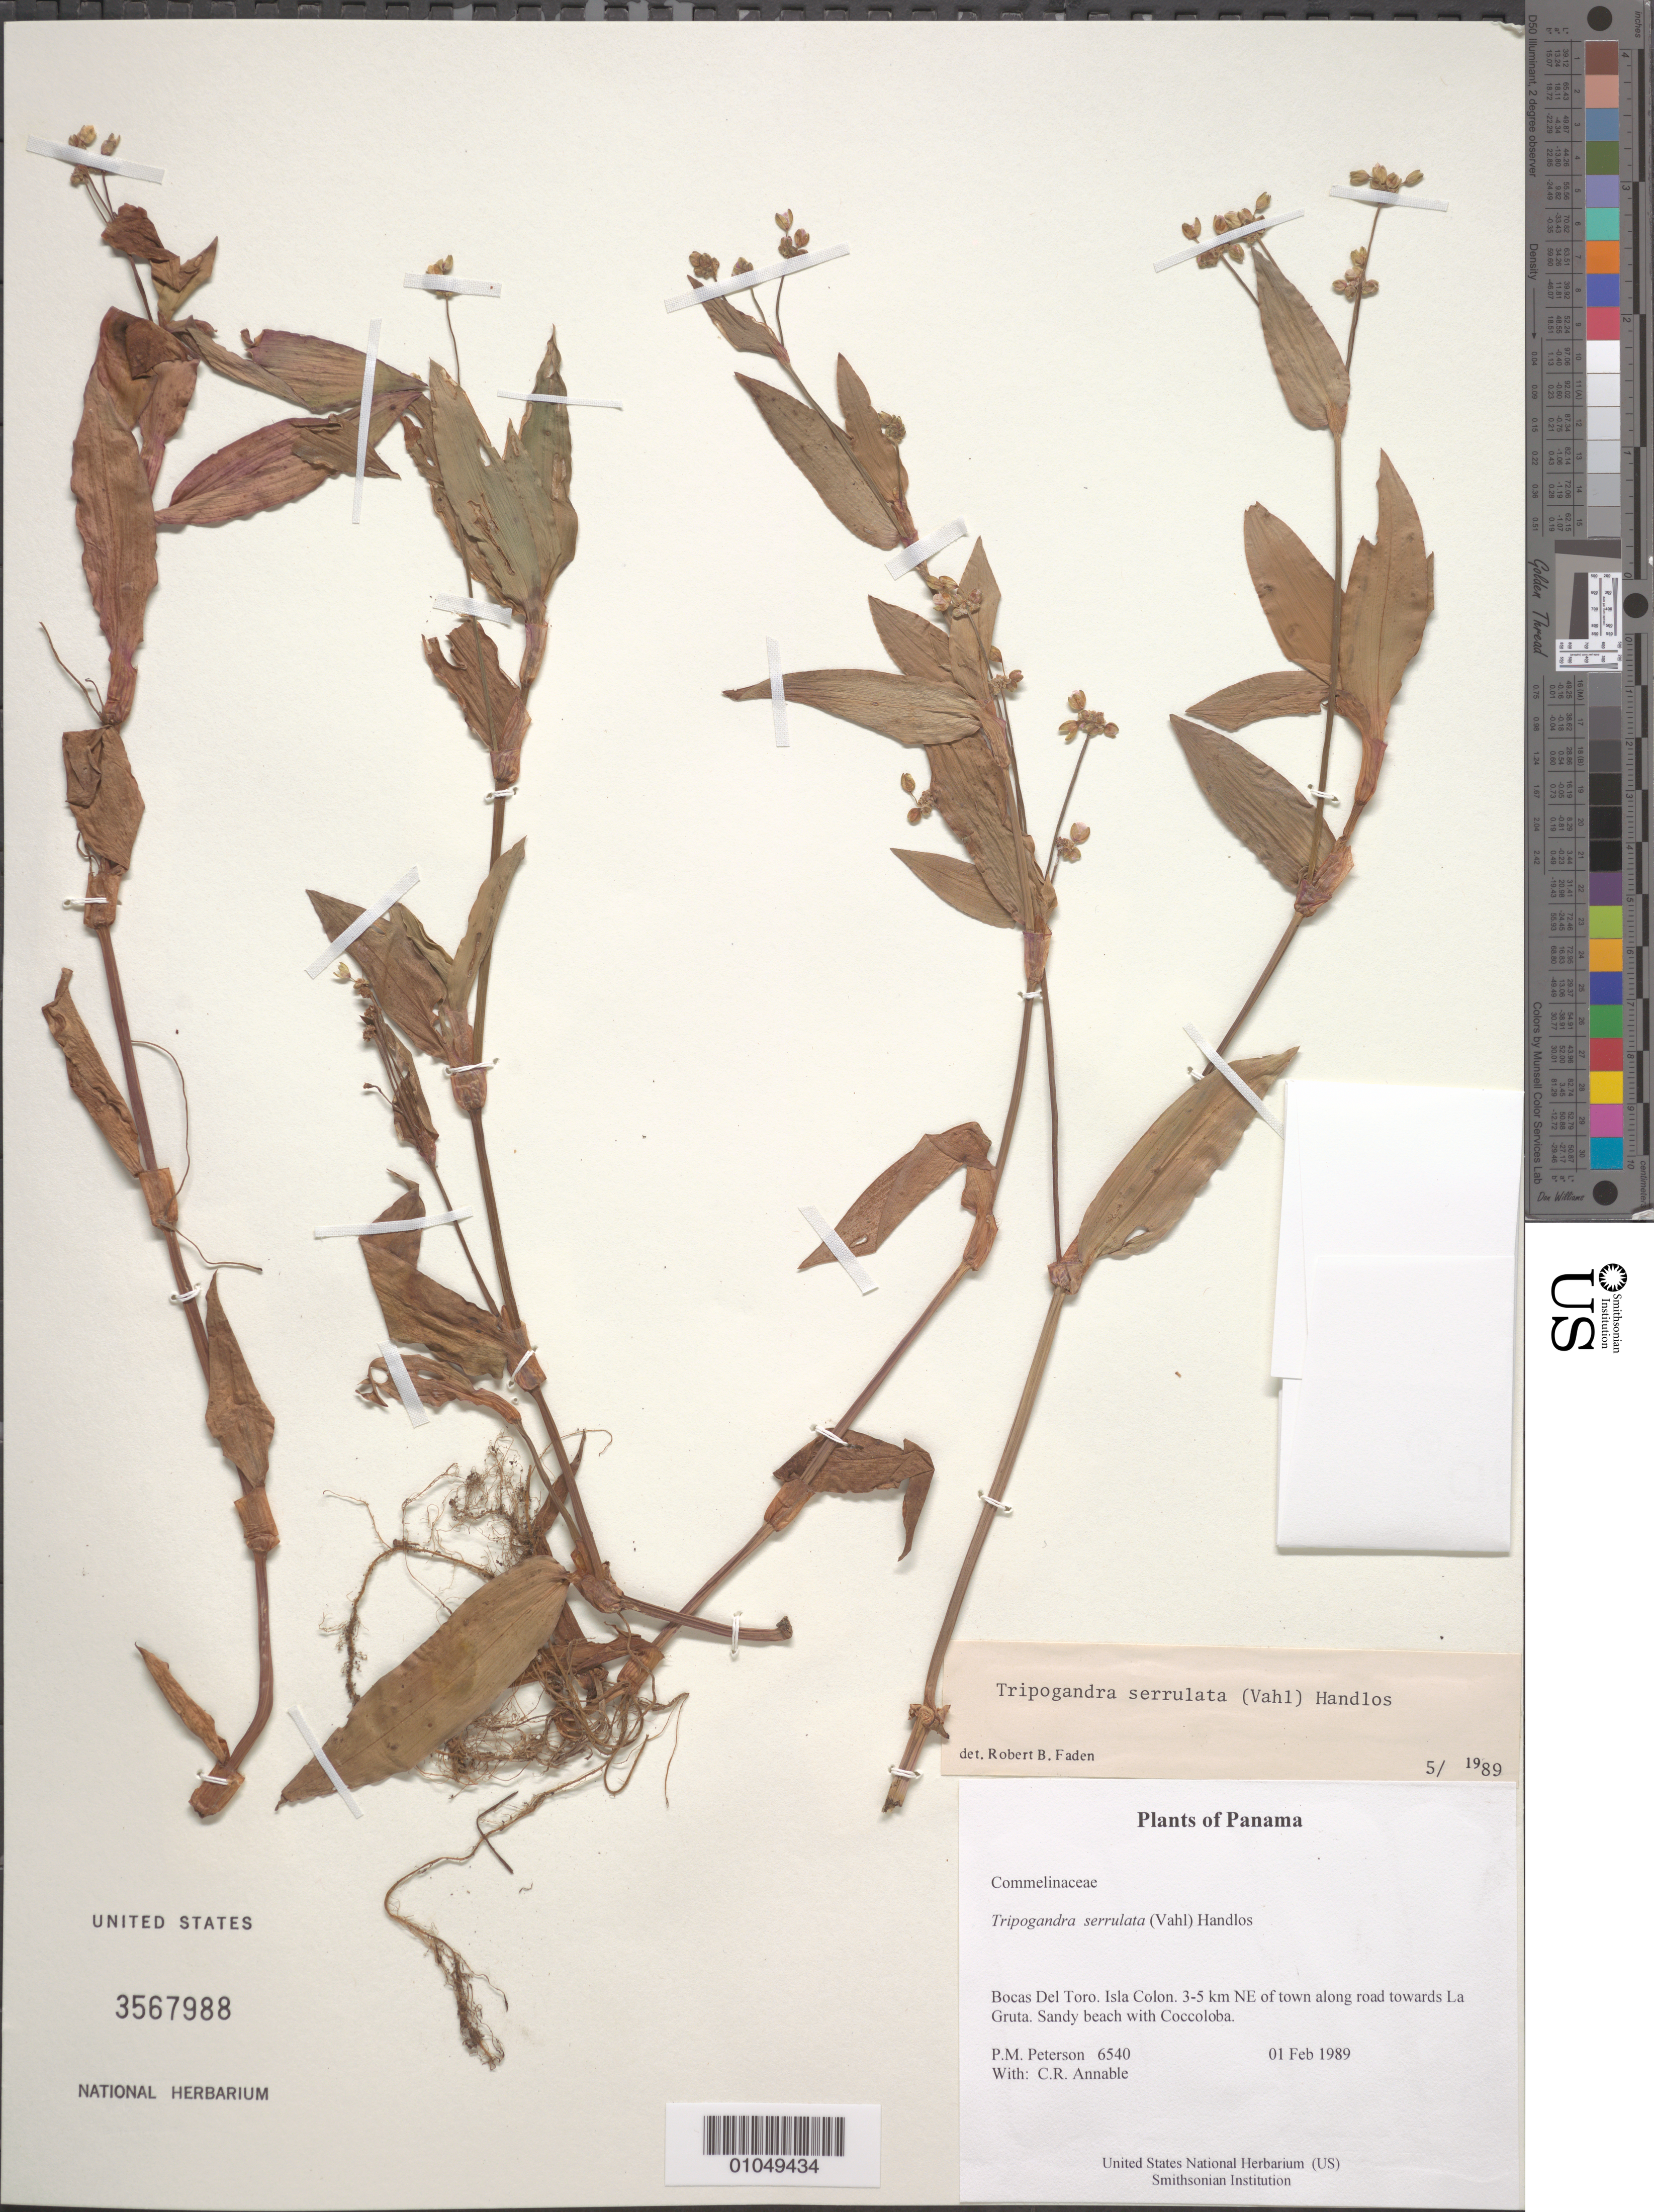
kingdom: Plantae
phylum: Tracheophyta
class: Liliopsida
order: Commelinales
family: Commelinaceae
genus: Tripogandra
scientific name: Tripogandra serrulata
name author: (Vahl) Handlos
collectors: P. M. Peterson & C. R. Annable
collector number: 06540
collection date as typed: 01 Feb 1989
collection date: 1989-02-01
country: Panama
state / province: Bocas del Toro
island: Colón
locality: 3-5 km NE of town along road towards La Gruta.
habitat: Sandy beach with Coccoloba.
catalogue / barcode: US 3567988